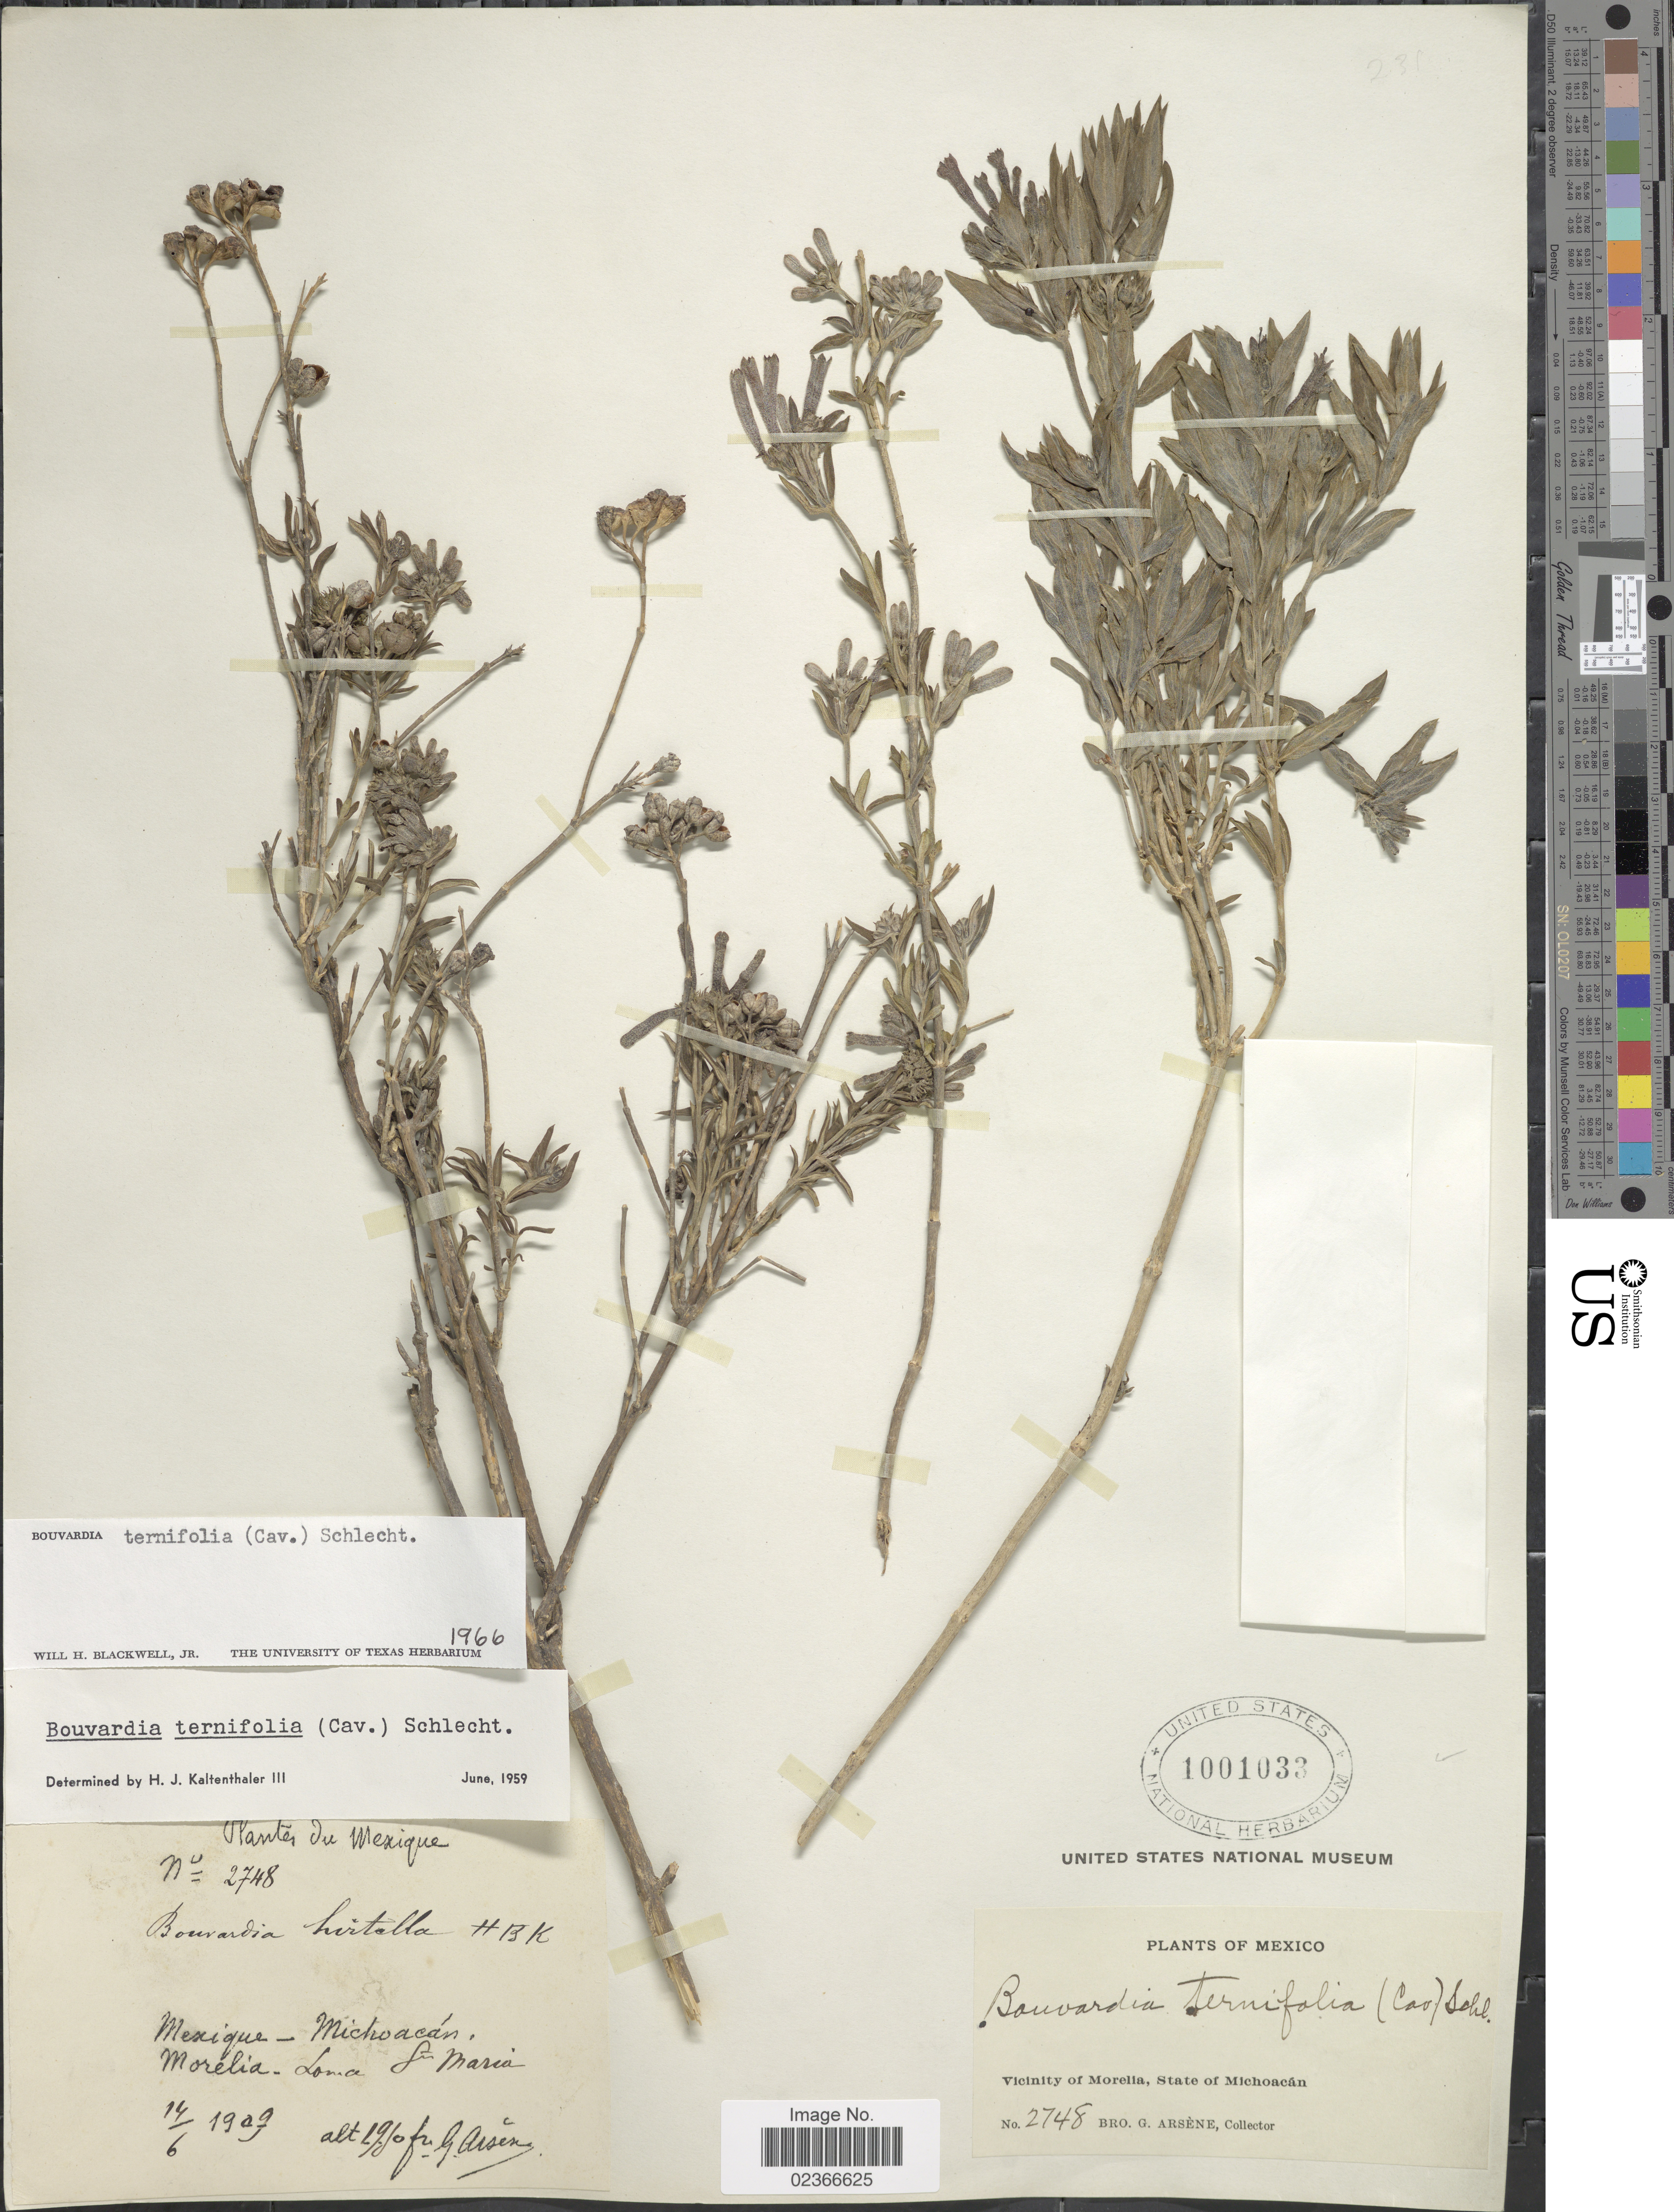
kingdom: Plantae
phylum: Tracheophyta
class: Magnoliopsida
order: Gentianales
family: Rubiaceae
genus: Bouvardia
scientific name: Bouvardia ternifolia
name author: (Cav.) Schltdl.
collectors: Bro. G. Arsène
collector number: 2748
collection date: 1909-06-14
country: Mexico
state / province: Michoacán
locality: Loma St. Maria - Morelia [Lomas de Santa Maria]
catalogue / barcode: US 1001033